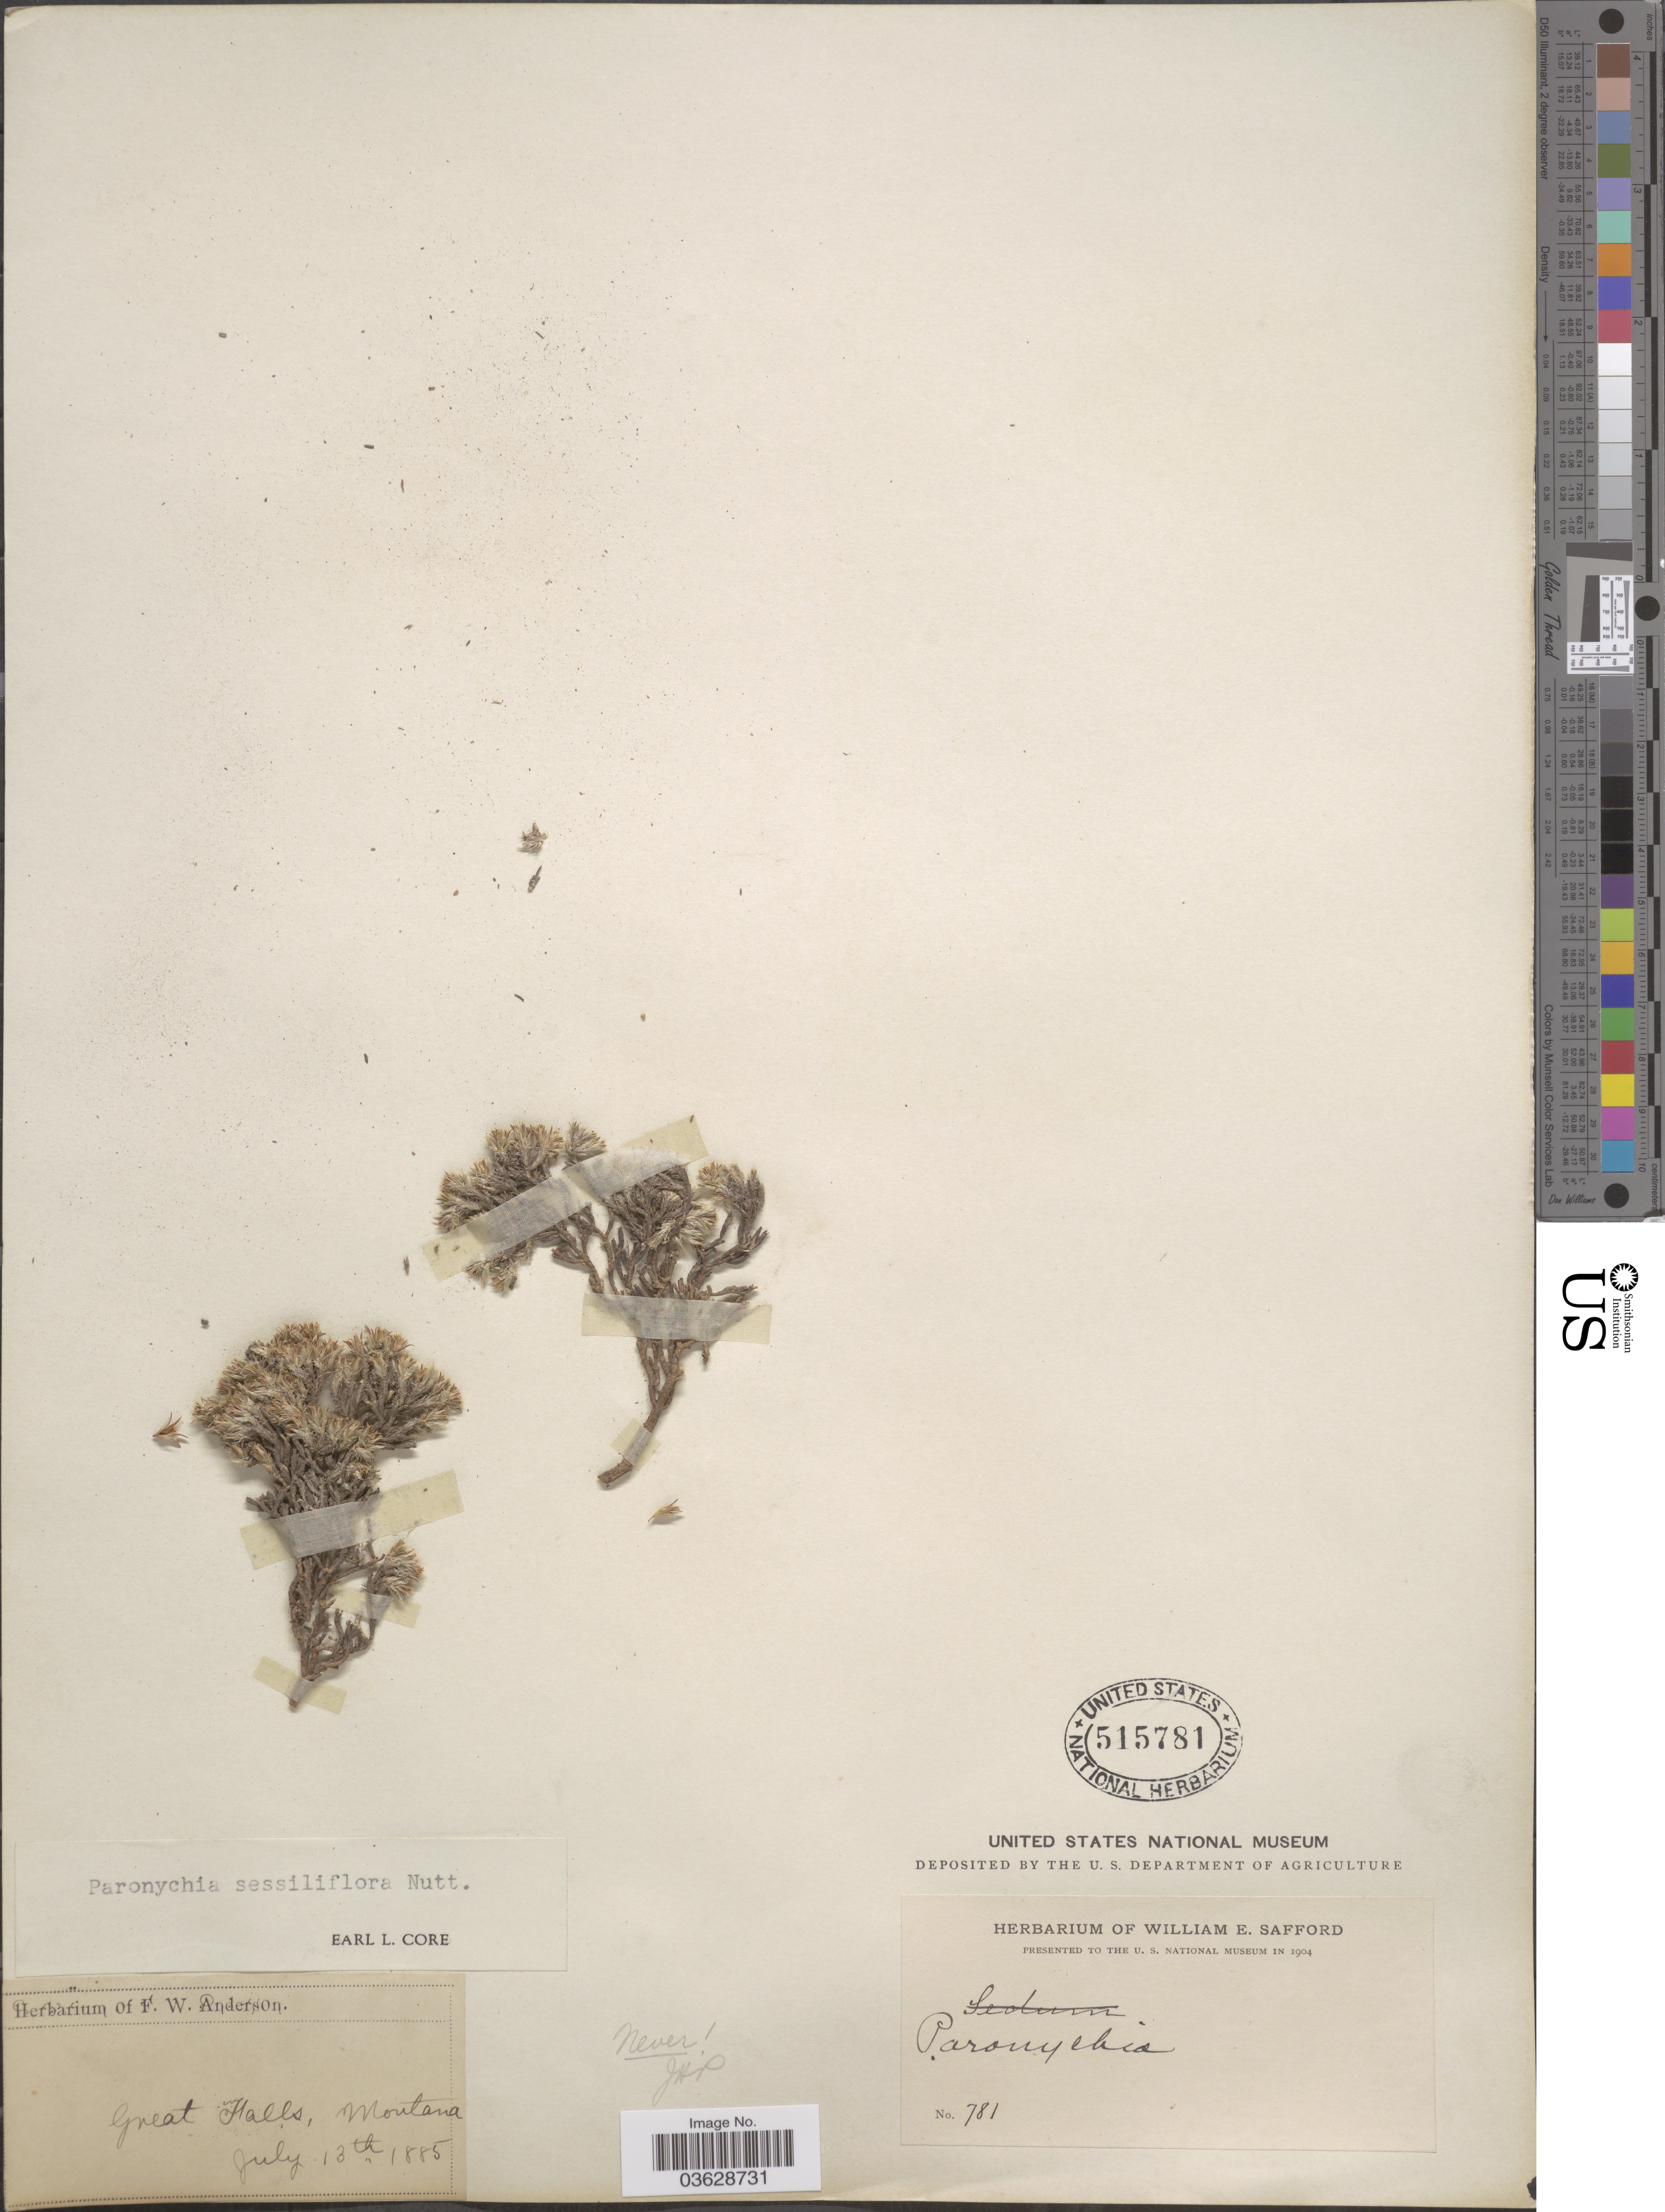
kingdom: Plantae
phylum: Tracheophyta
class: Magnoliopsida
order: Caryophyllales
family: Caryophyllaceae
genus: Paronychia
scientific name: Paronychia sessiliflora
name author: Nutt.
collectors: ex herb. F.W. Anderson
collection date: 1885-07-13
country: United States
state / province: Montana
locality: Great Falls.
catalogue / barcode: US 515781